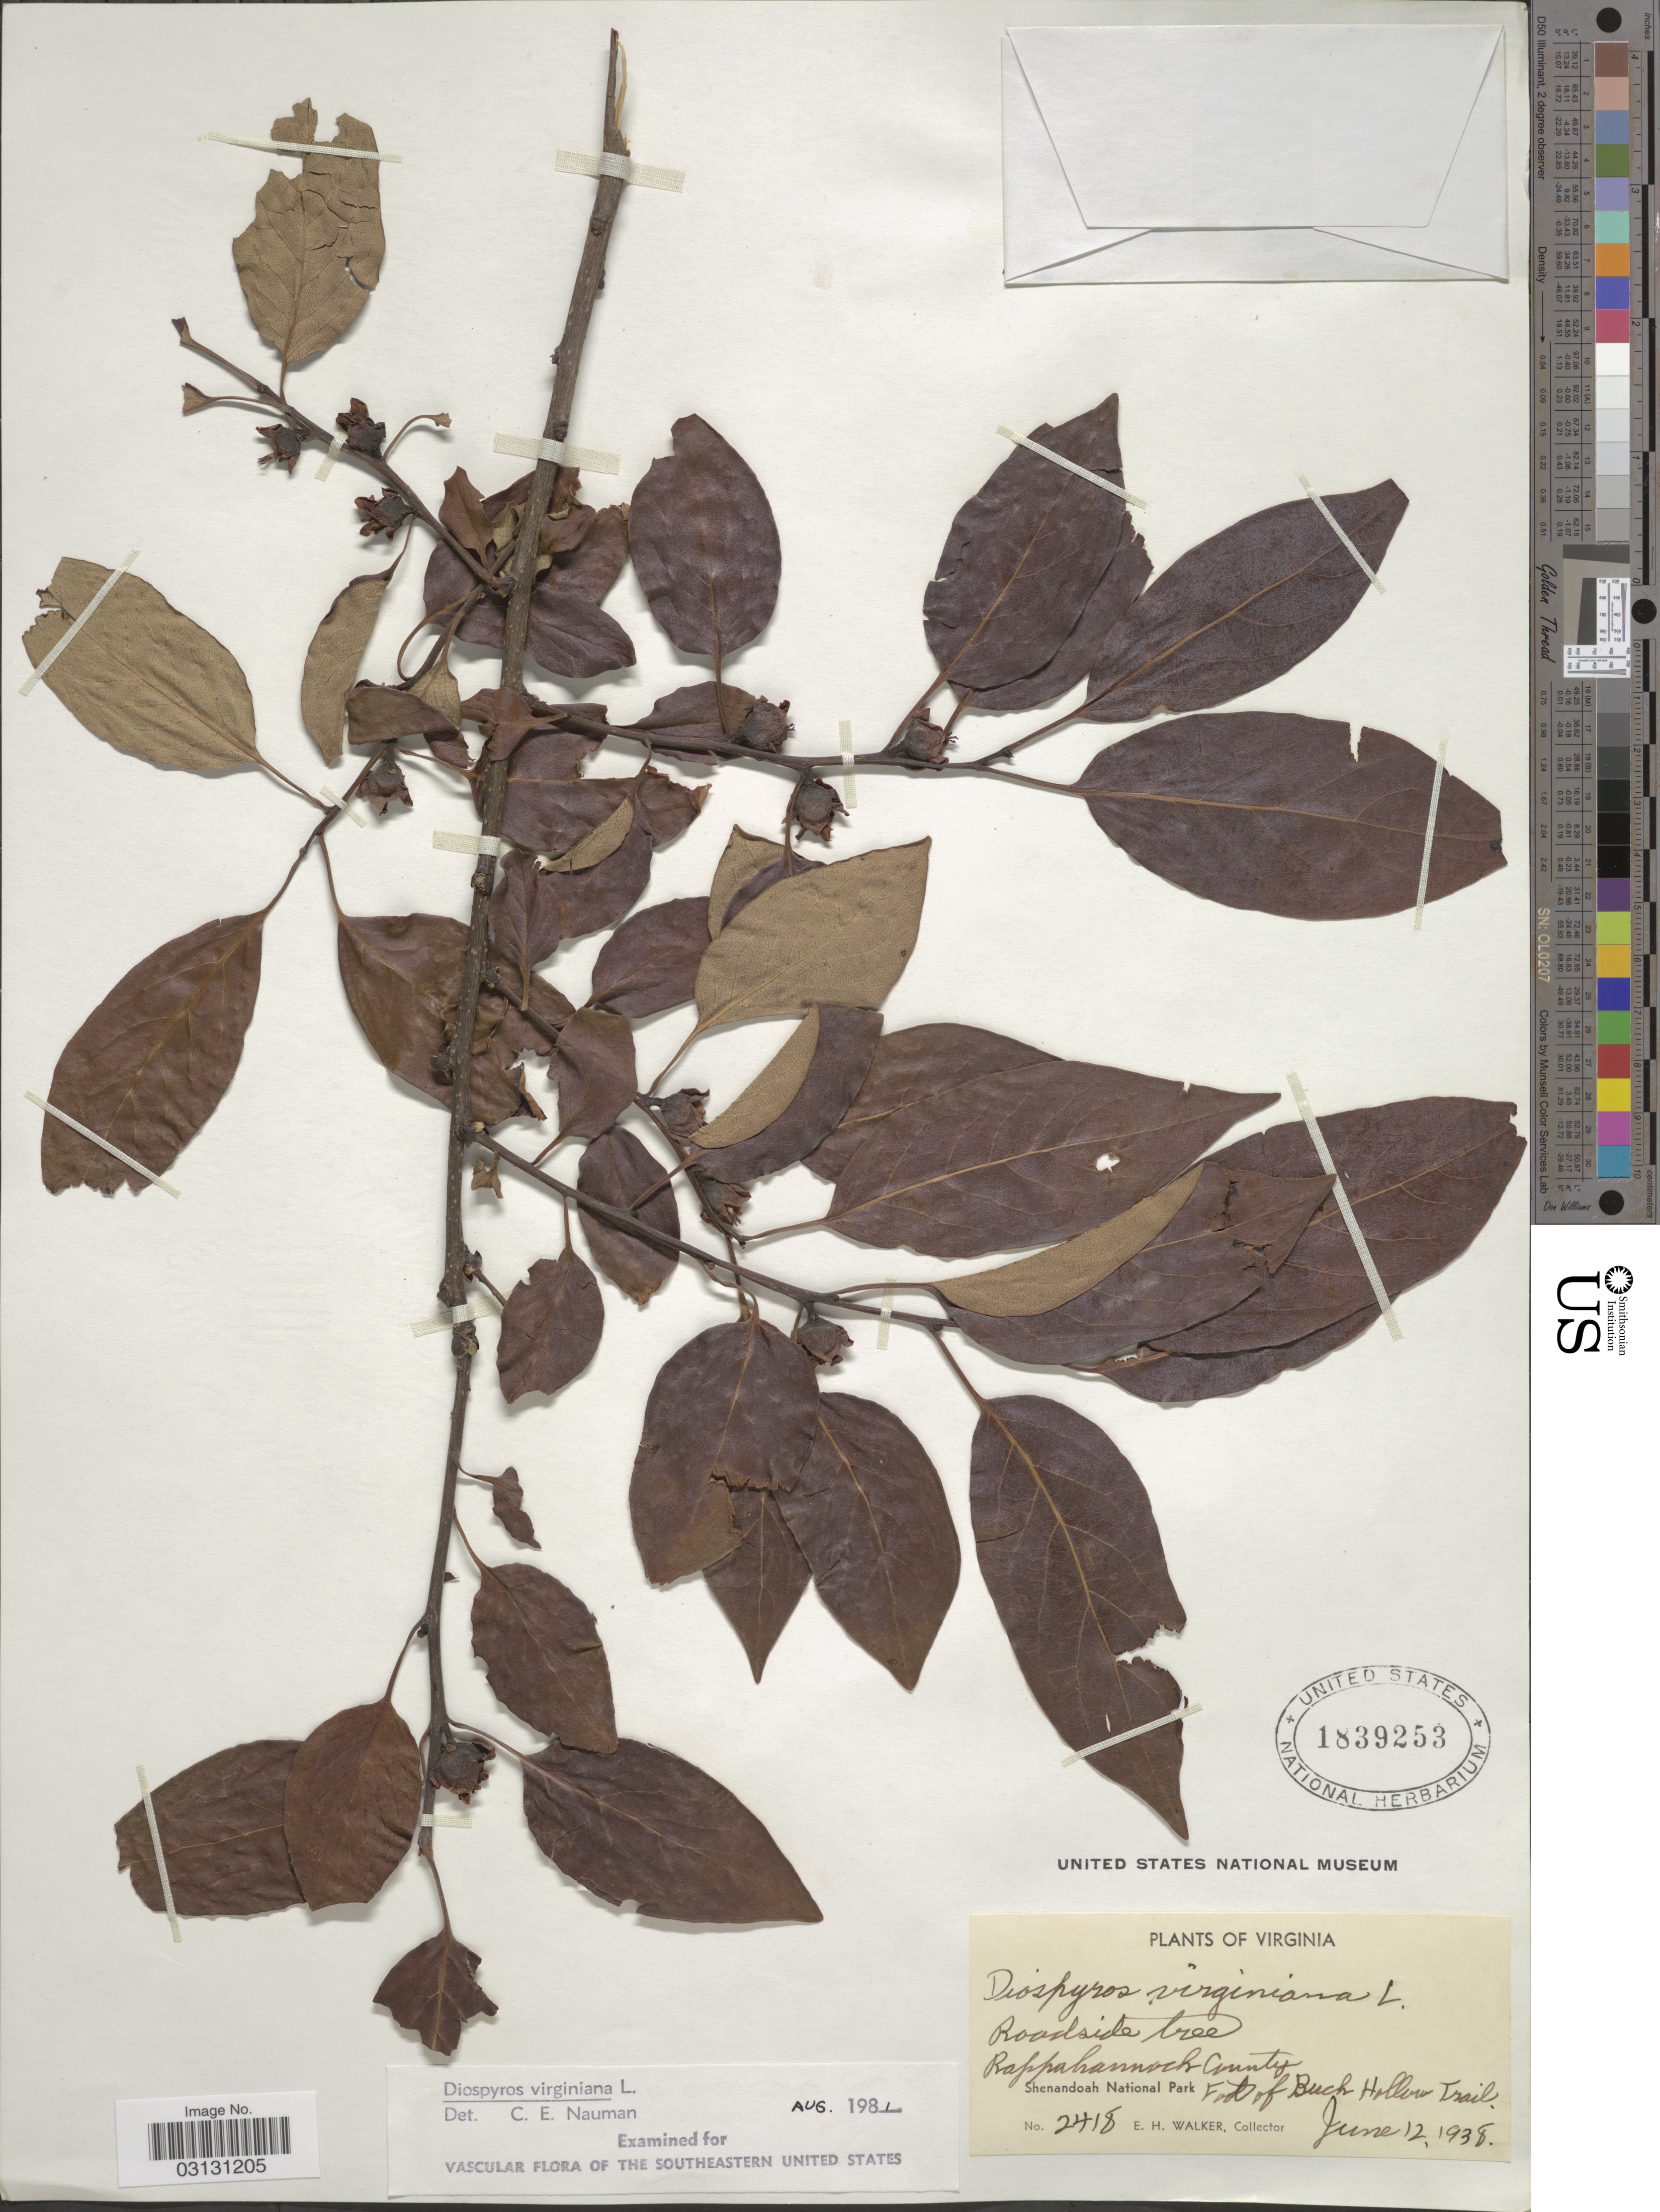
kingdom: Plantae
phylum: Tracheophyta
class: Magnoliopsida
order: Ericales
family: Ebenaceae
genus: Diospyros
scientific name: Diospyros virginiana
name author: L.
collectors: E. H. Walker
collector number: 2418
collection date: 1938-06-12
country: United States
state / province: Virginia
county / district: Rappahannock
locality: Shenandoah National Park. Foot of Buck Hollow Trail.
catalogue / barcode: US 1839253